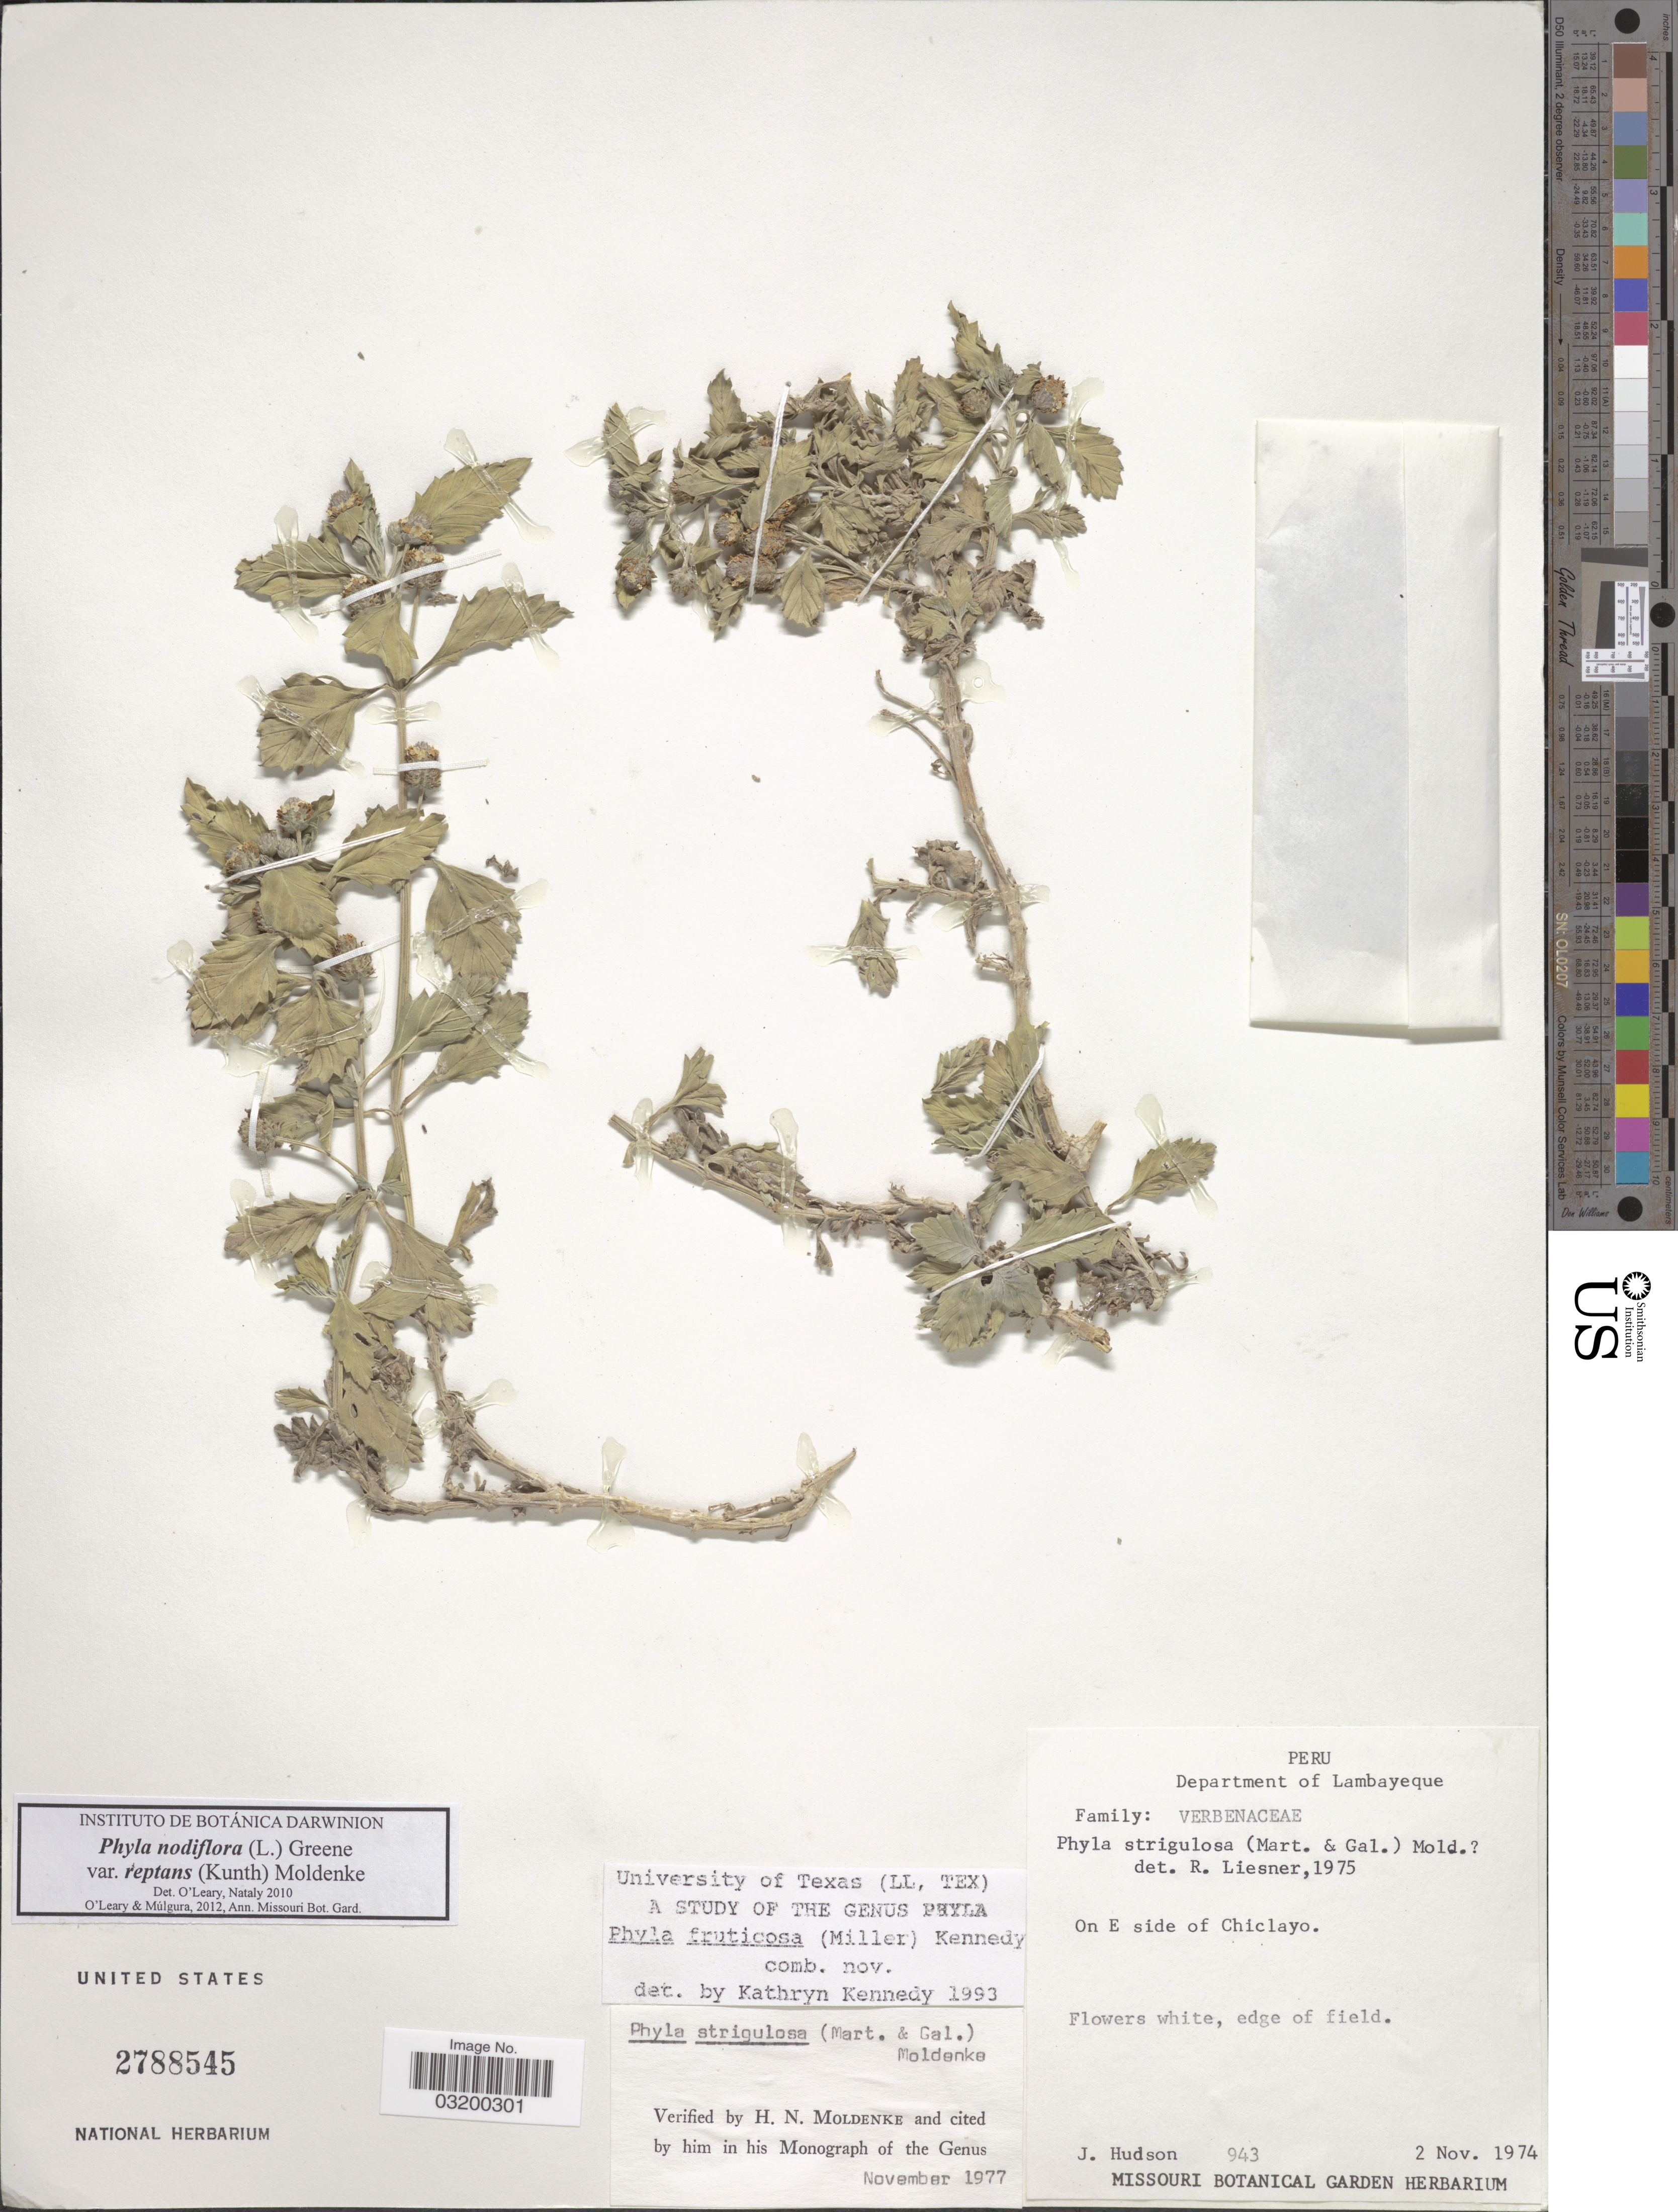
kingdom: Plantae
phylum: Tracheophyta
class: Magnoliopsida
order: Lamiales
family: Verbenaceae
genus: Phyla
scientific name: Phyla nodiflora var. reptans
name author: (Kunth) Moldenke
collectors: J. Hudson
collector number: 943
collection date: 1974-11-02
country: Peru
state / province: Lambayeque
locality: Department of Lambayeque. On E side of Chiclayo.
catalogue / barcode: US 2788545